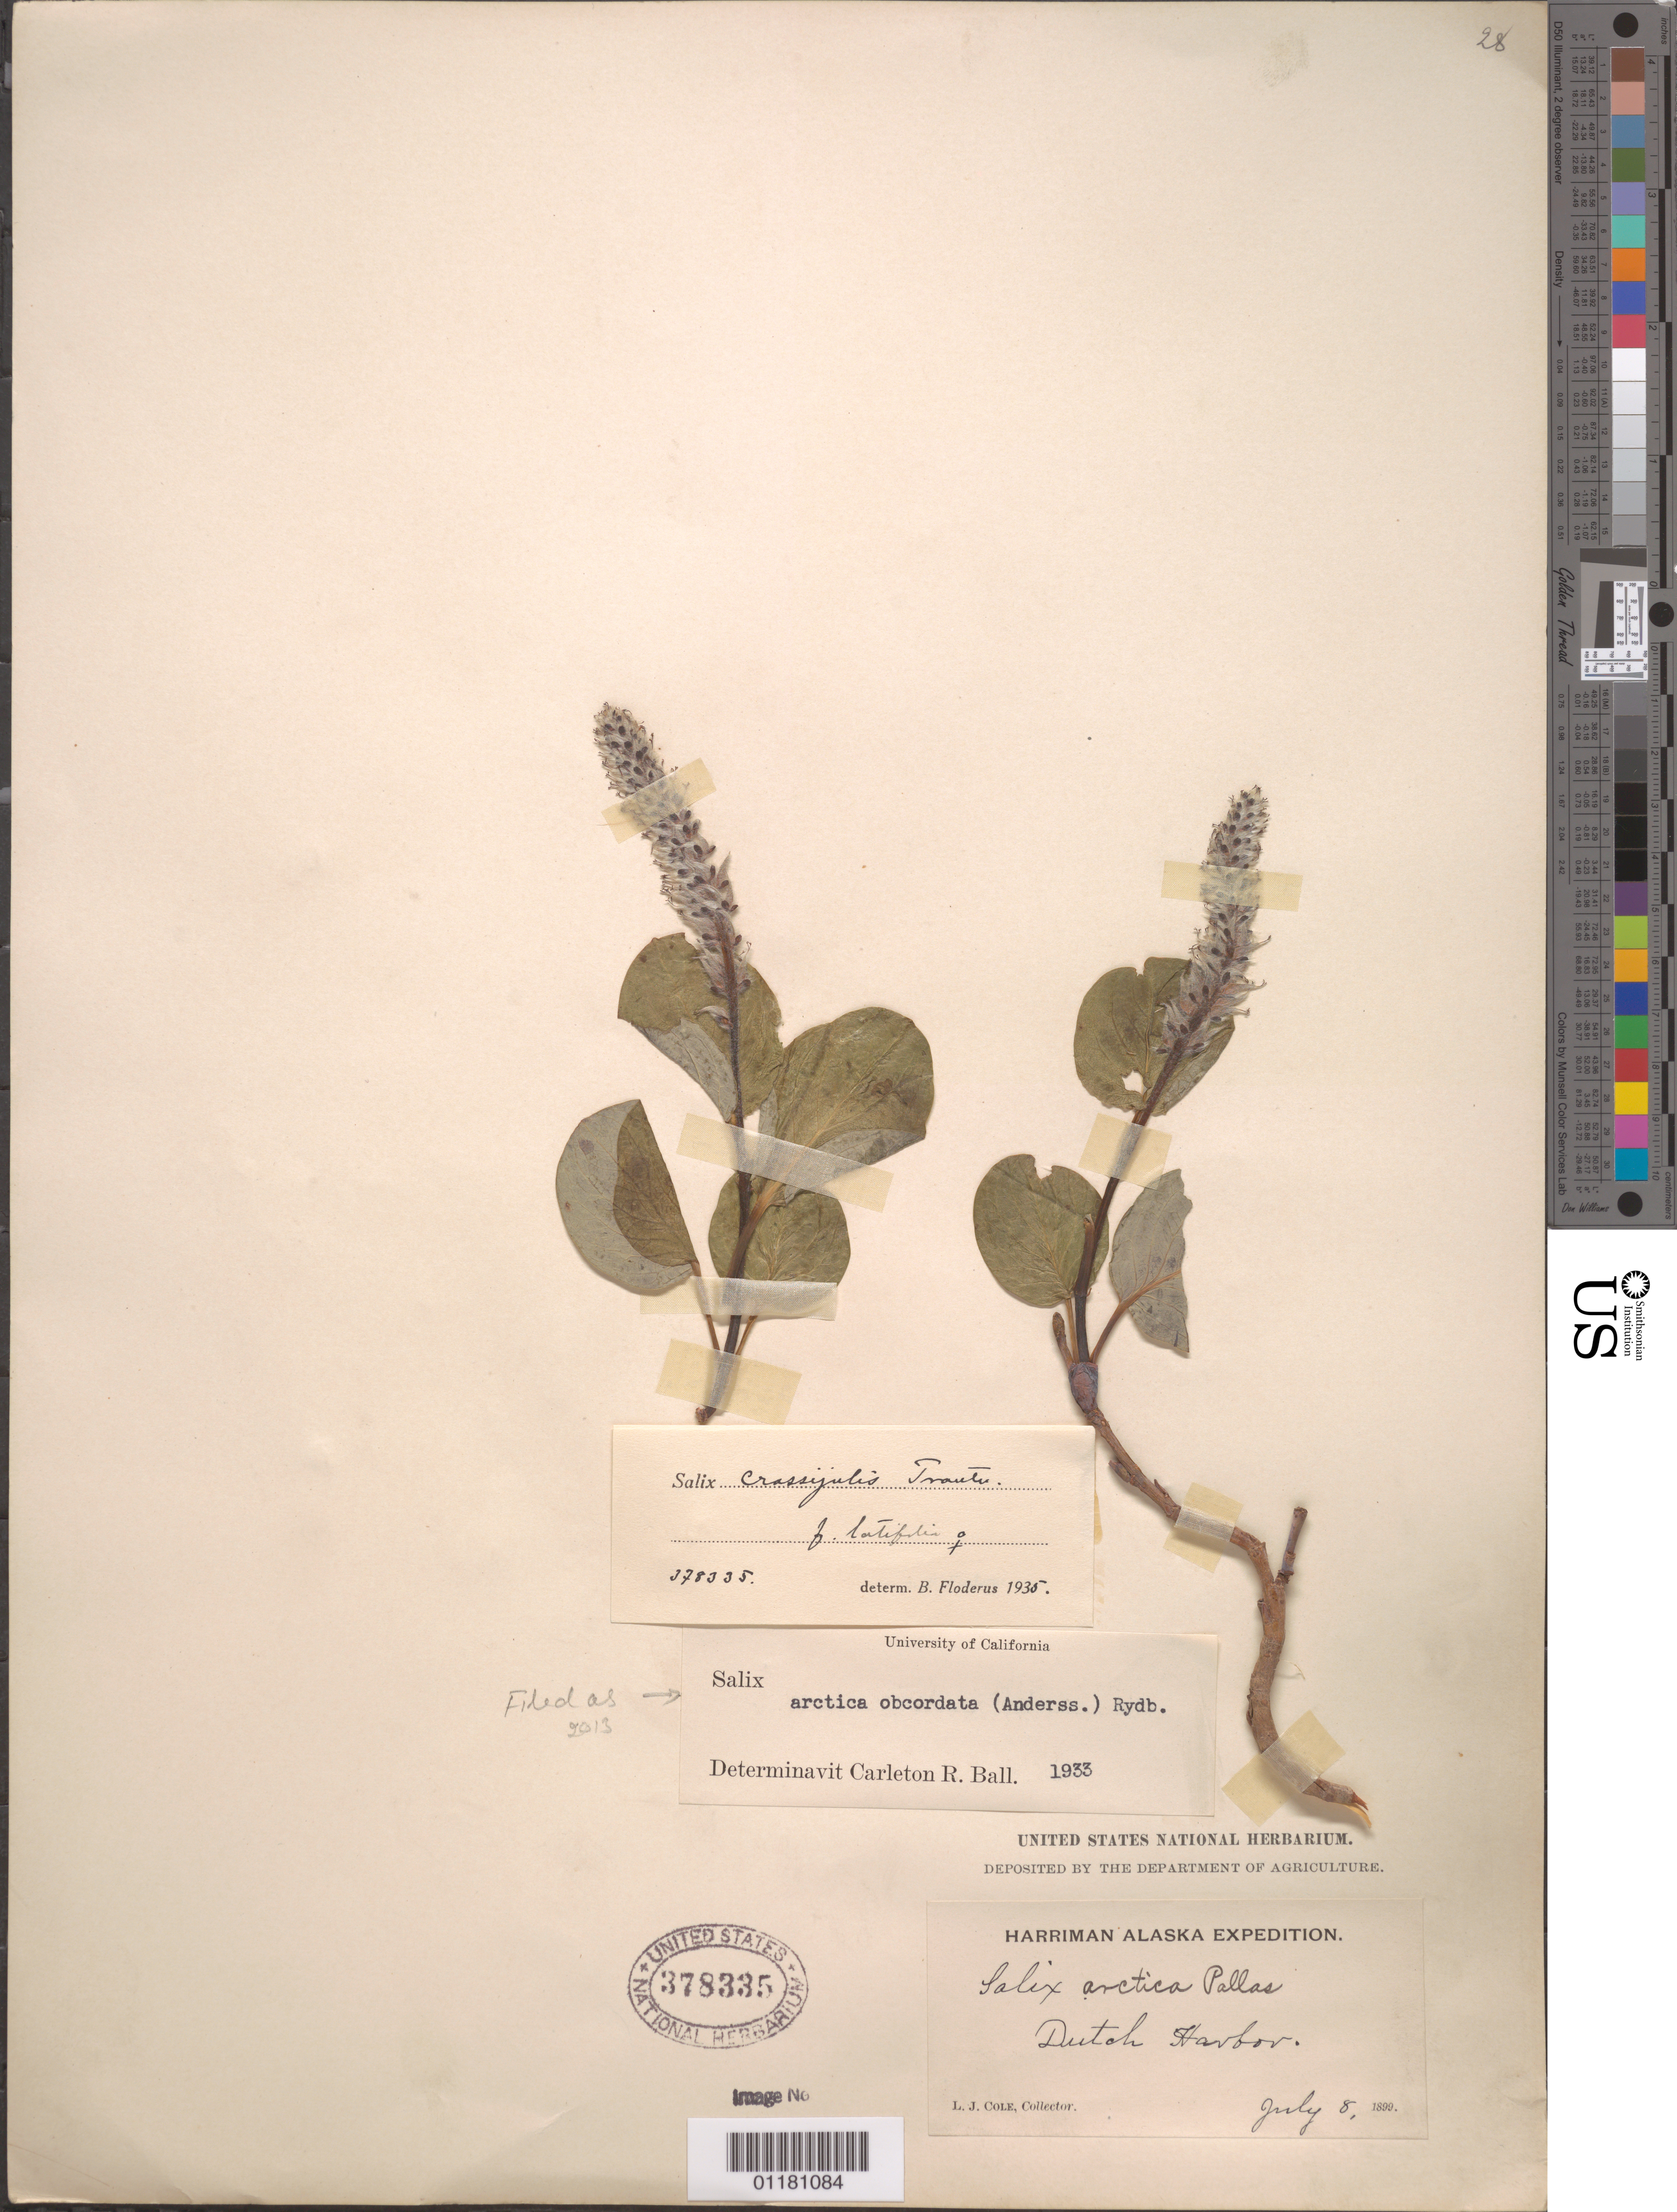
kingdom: Plantae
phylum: Tracheophyta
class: Magnoliopsida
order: Malpighiales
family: Salicaceae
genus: Salix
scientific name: Salix arctica var. obcordata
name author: (Andersson) Rydb.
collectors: L. Cole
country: United States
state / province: Alaska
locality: Dutch Harbor.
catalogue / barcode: US 378335